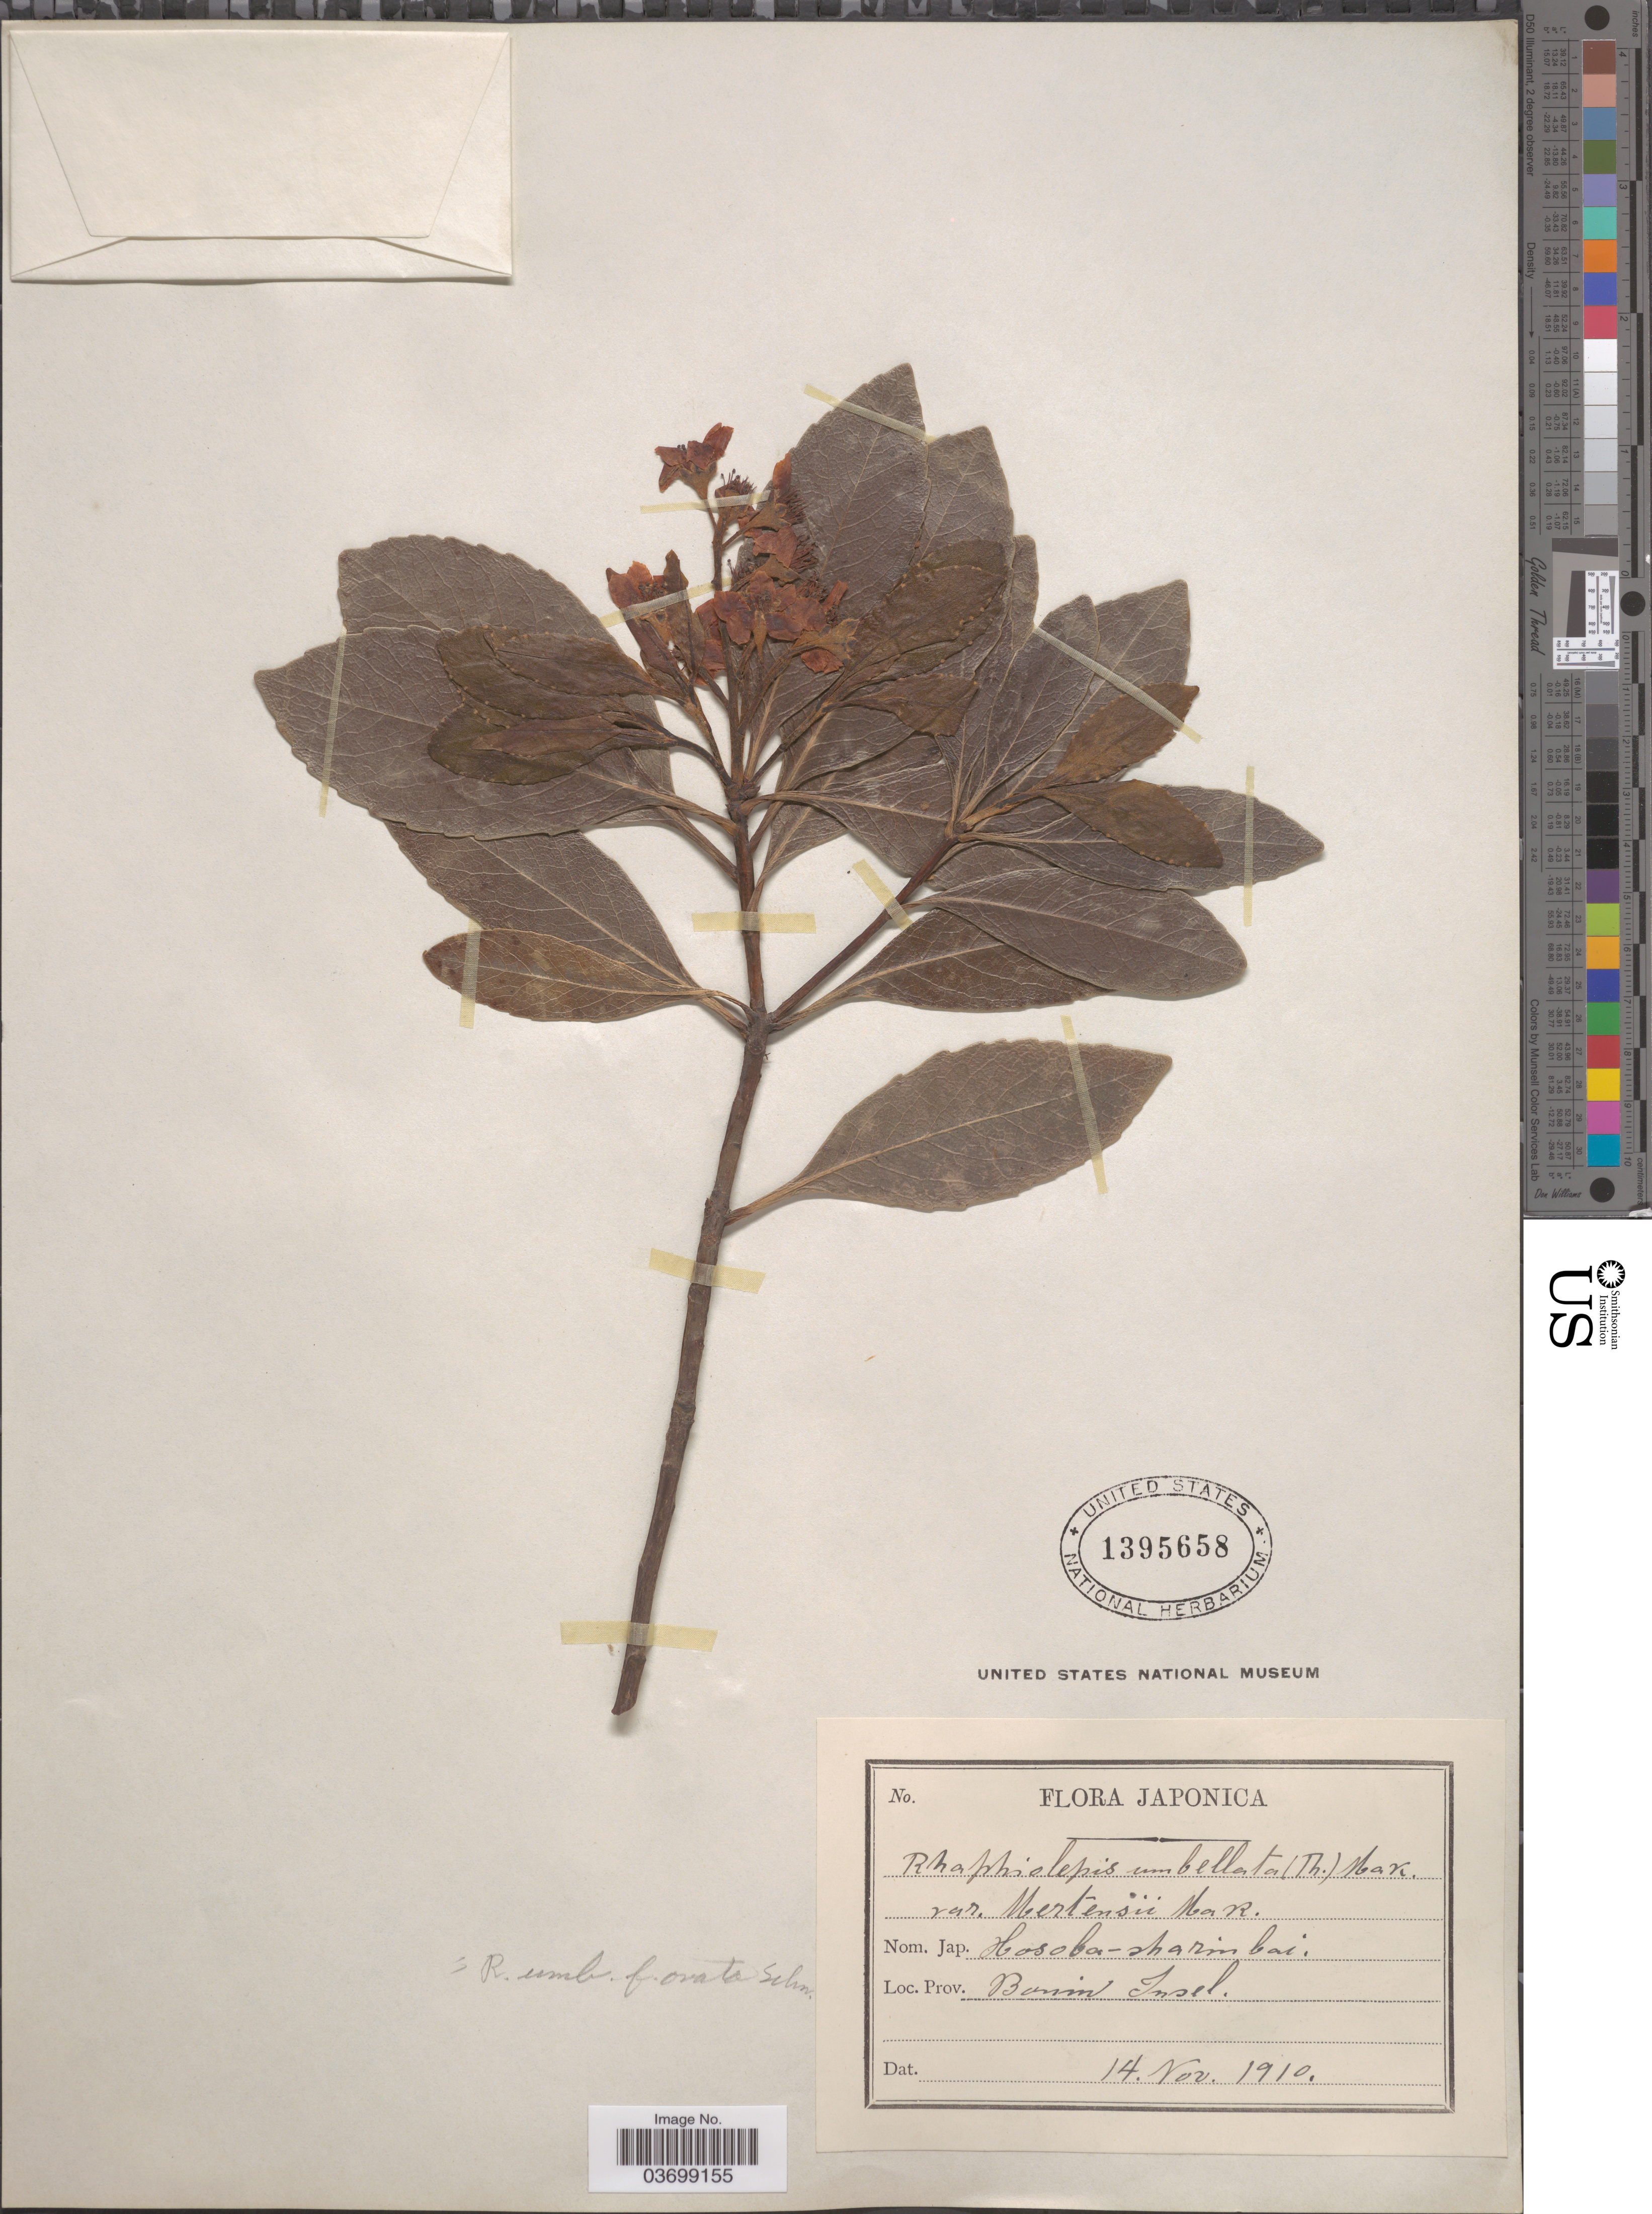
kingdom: Plantae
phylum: Tracheophyta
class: Magnoliopsida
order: Rosales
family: Rosaceae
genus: Rhaphiolepis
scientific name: Rhaphiolepis umbellata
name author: (Thunb.) Makino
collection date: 1910-11-14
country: Japan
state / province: Tokyo, Federal City of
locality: Prov. Bonin Insel.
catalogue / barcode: US 1395658